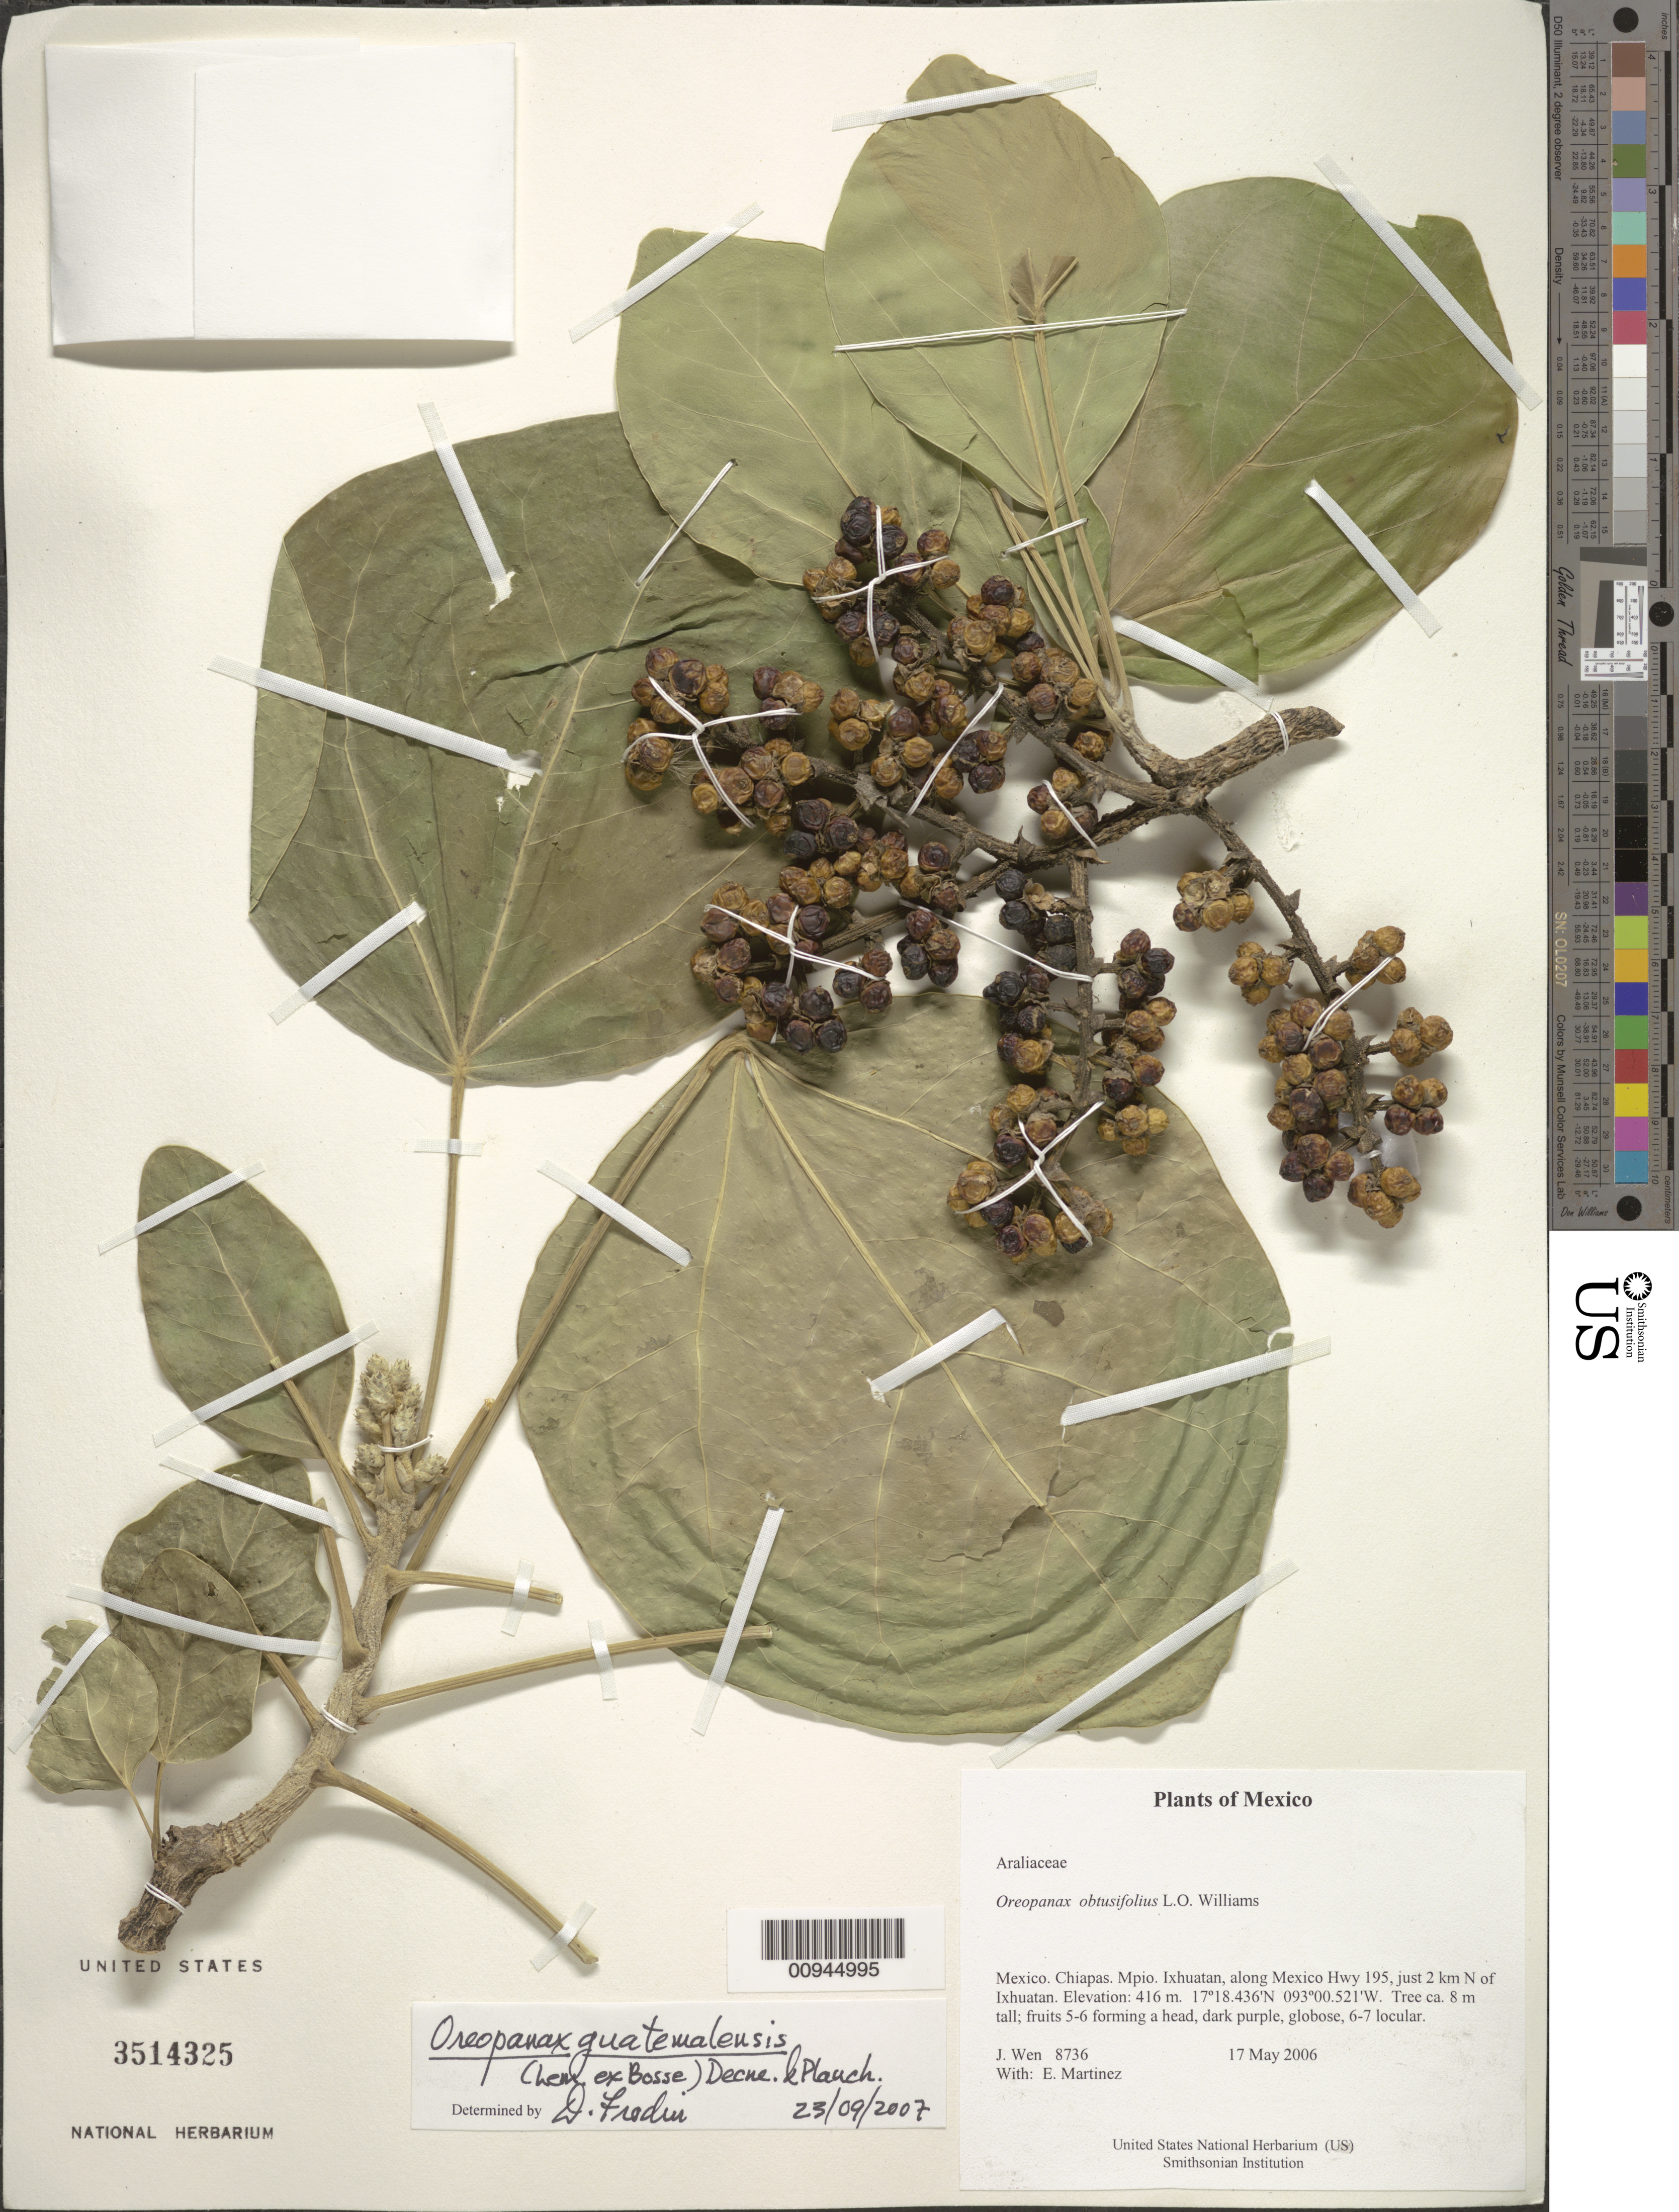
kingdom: Plantae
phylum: Tracheophyta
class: Magnoliopsida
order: Apiales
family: Araliaceae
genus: Oreopanax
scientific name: Oreopanax guatemalensis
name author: Decne. & Planch.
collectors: J. Wen & E. Martínez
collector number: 8736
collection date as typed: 17 May 2006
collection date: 2006-05-17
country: Mexico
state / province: Chiapas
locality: Mpio. Ixhuatan, along Mexico Hwy 195, just 2 km N of Ixhuatan.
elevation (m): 416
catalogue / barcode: US 3514325